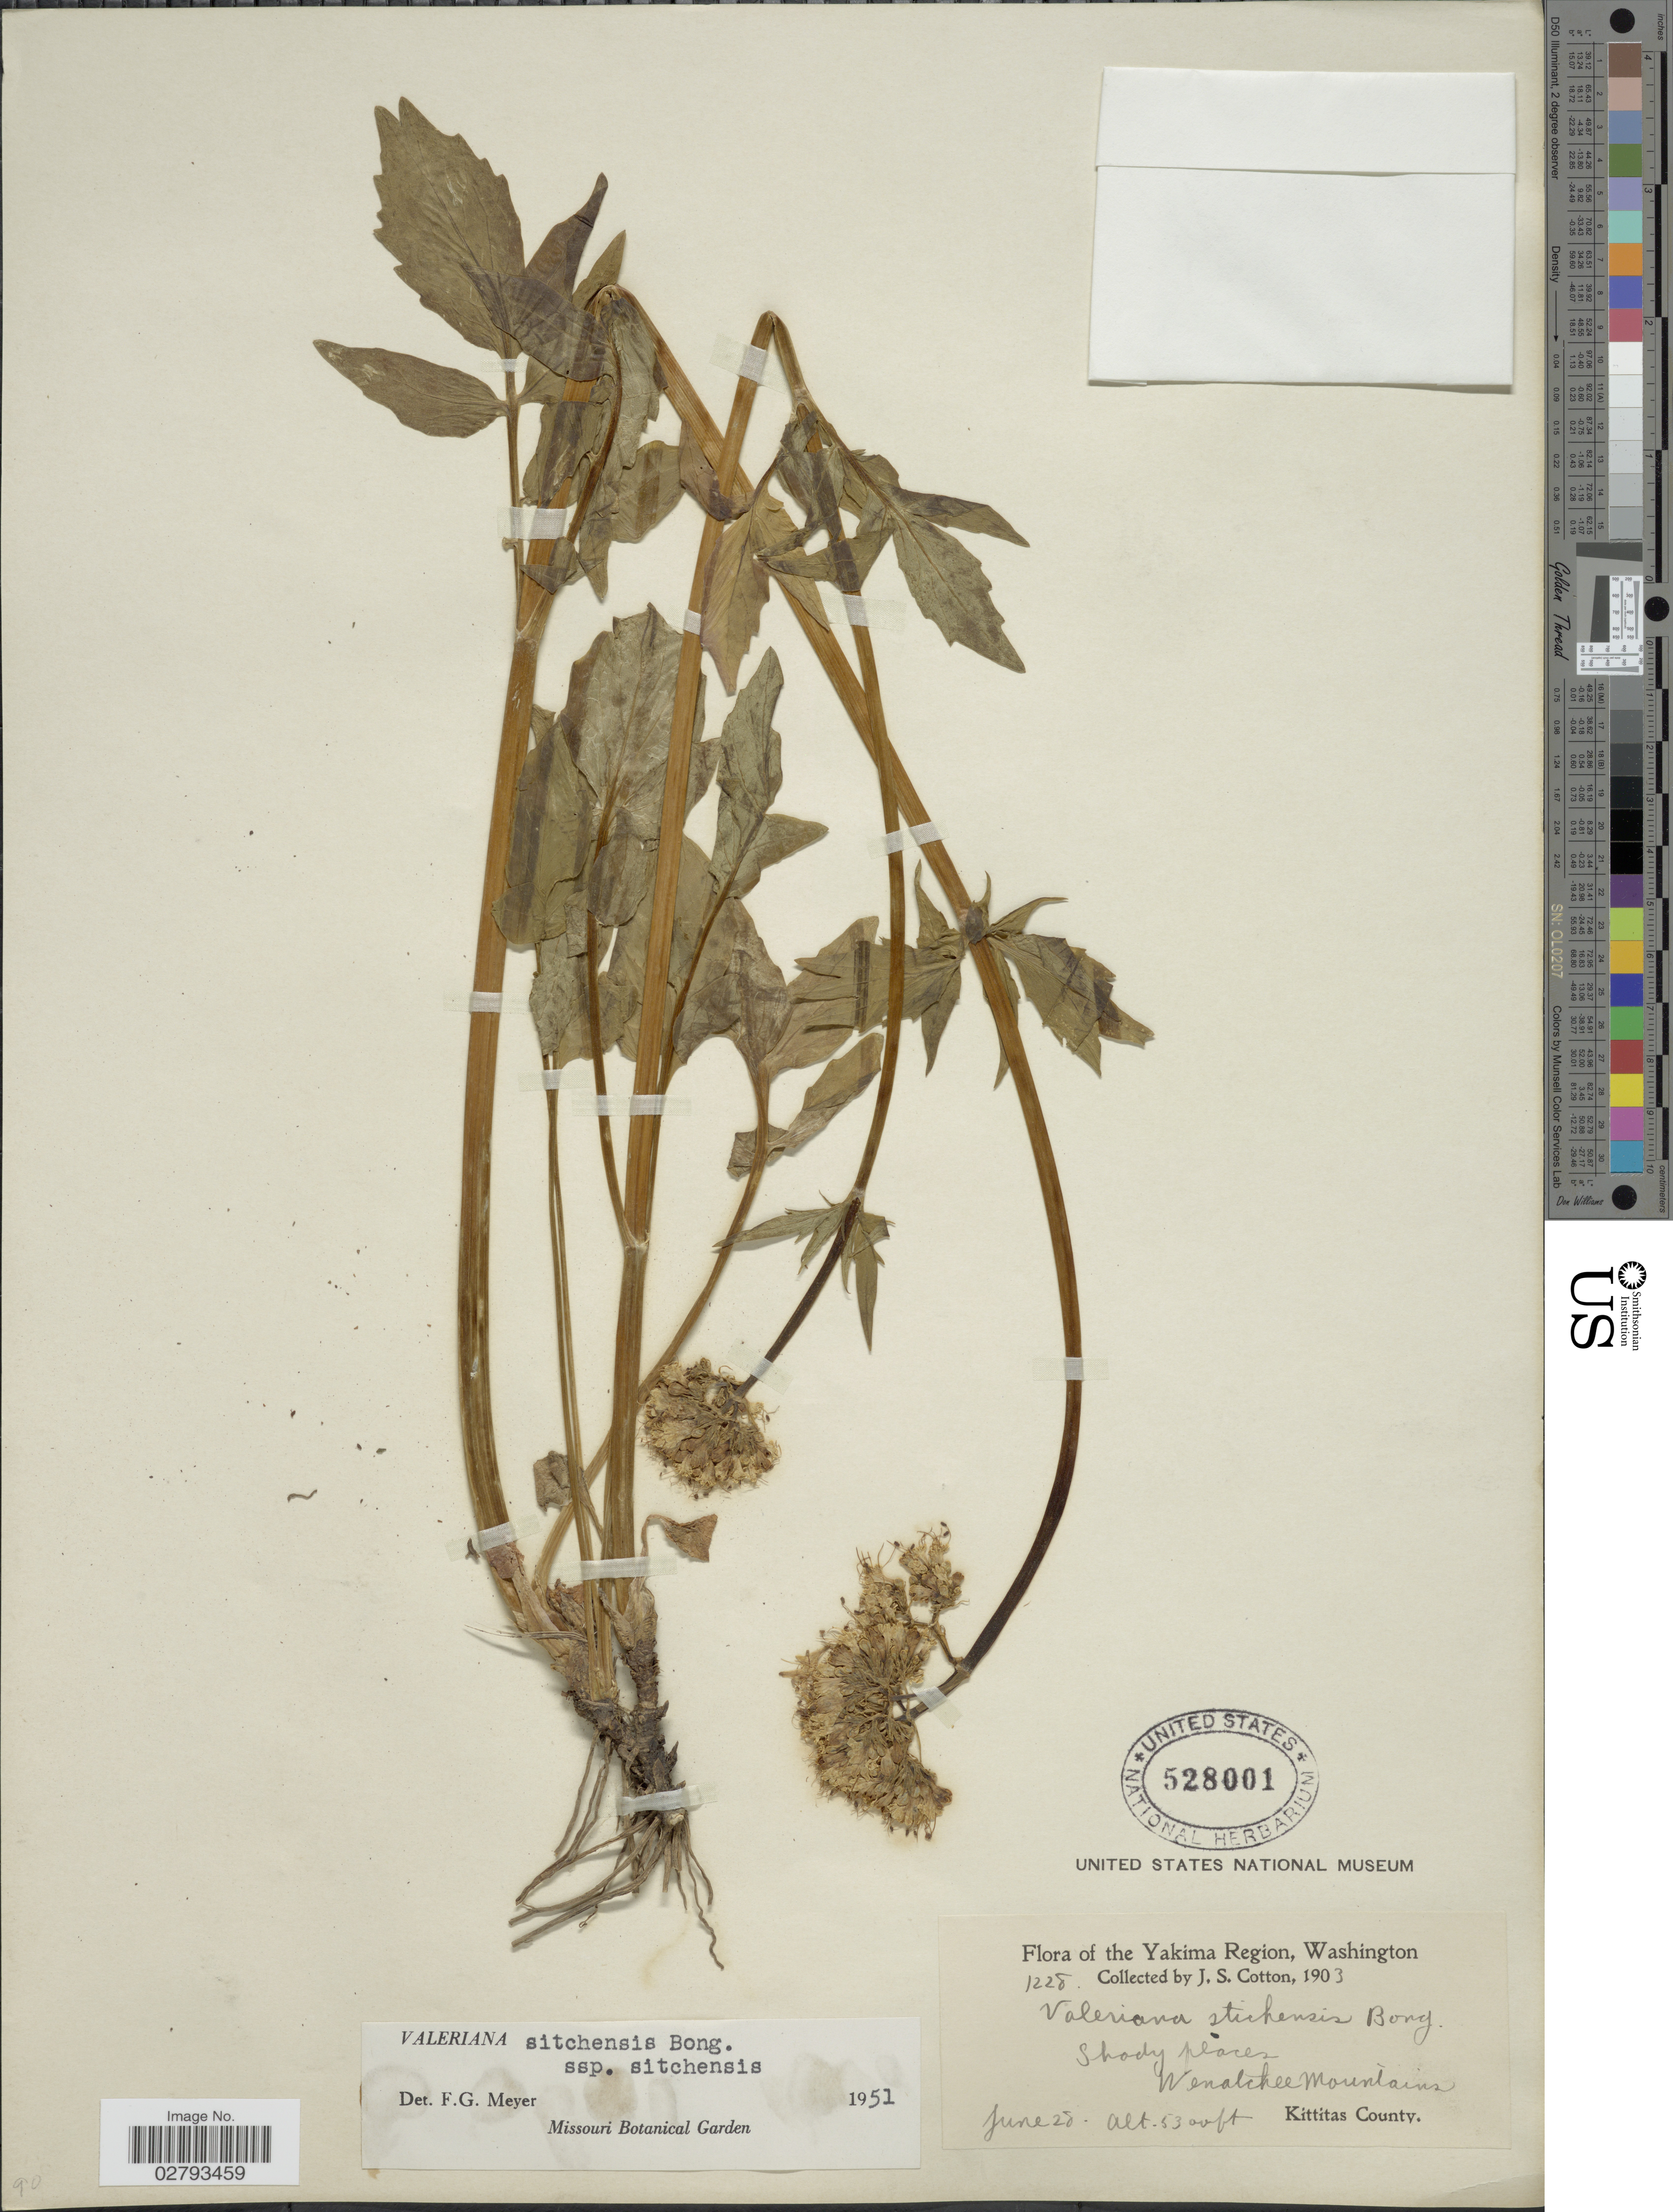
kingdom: Plantae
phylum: Tracheophyta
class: Magnoliopsida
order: Dipsacales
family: Caprifoliaceae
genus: Valeriana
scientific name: Valeriana sitchensis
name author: Bong.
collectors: J. S. Cotton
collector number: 1228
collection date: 1903-06-28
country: United States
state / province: Washington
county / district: Kittitas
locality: Yakima Region. Wenatchee Mountains. Kittitas County.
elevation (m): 1615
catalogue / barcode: US 528001